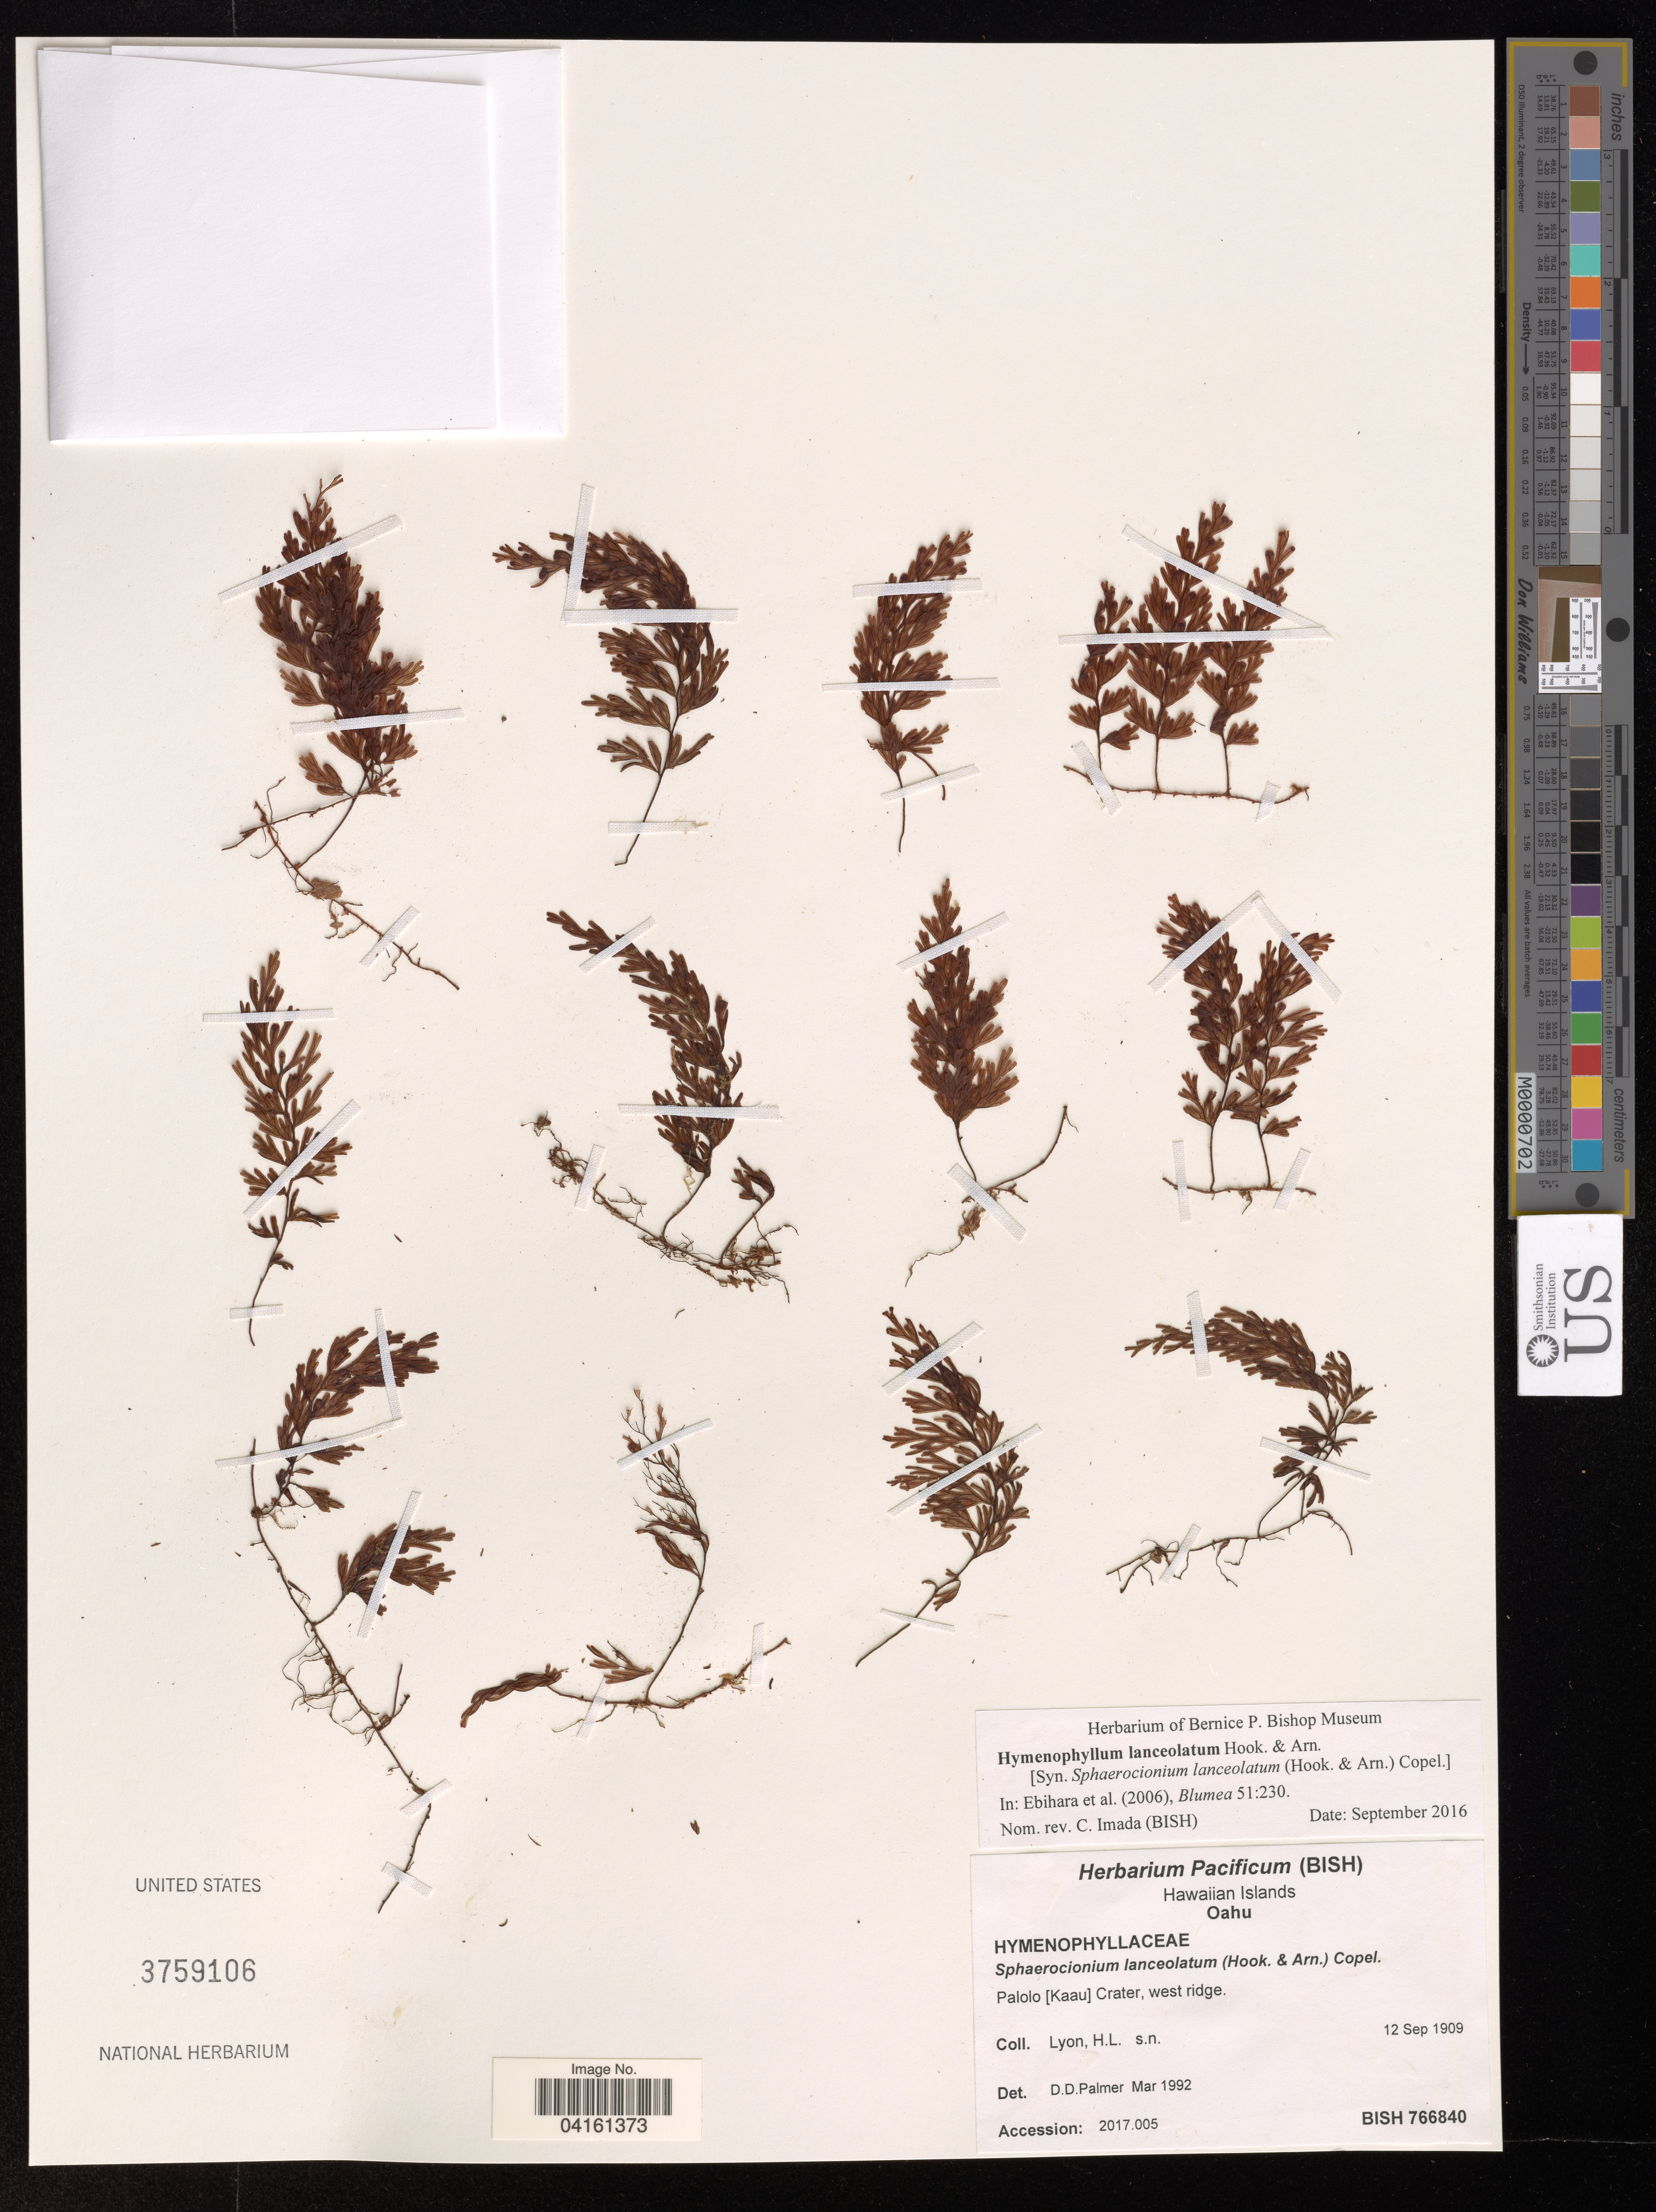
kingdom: Plantae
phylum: Tracheophyta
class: Polypodiopsida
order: Hymenophyllales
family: Hymenophyllaceae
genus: Hymenophyllum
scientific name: Hymenophyllum lanceolatum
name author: Hook. & Arn.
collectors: H. Lyon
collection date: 1909-09-12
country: United States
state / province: Hawaii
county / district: Honolulu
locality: Oahu? Palolo [Kaau] Crater, west ridge.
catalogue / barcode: US 3759106